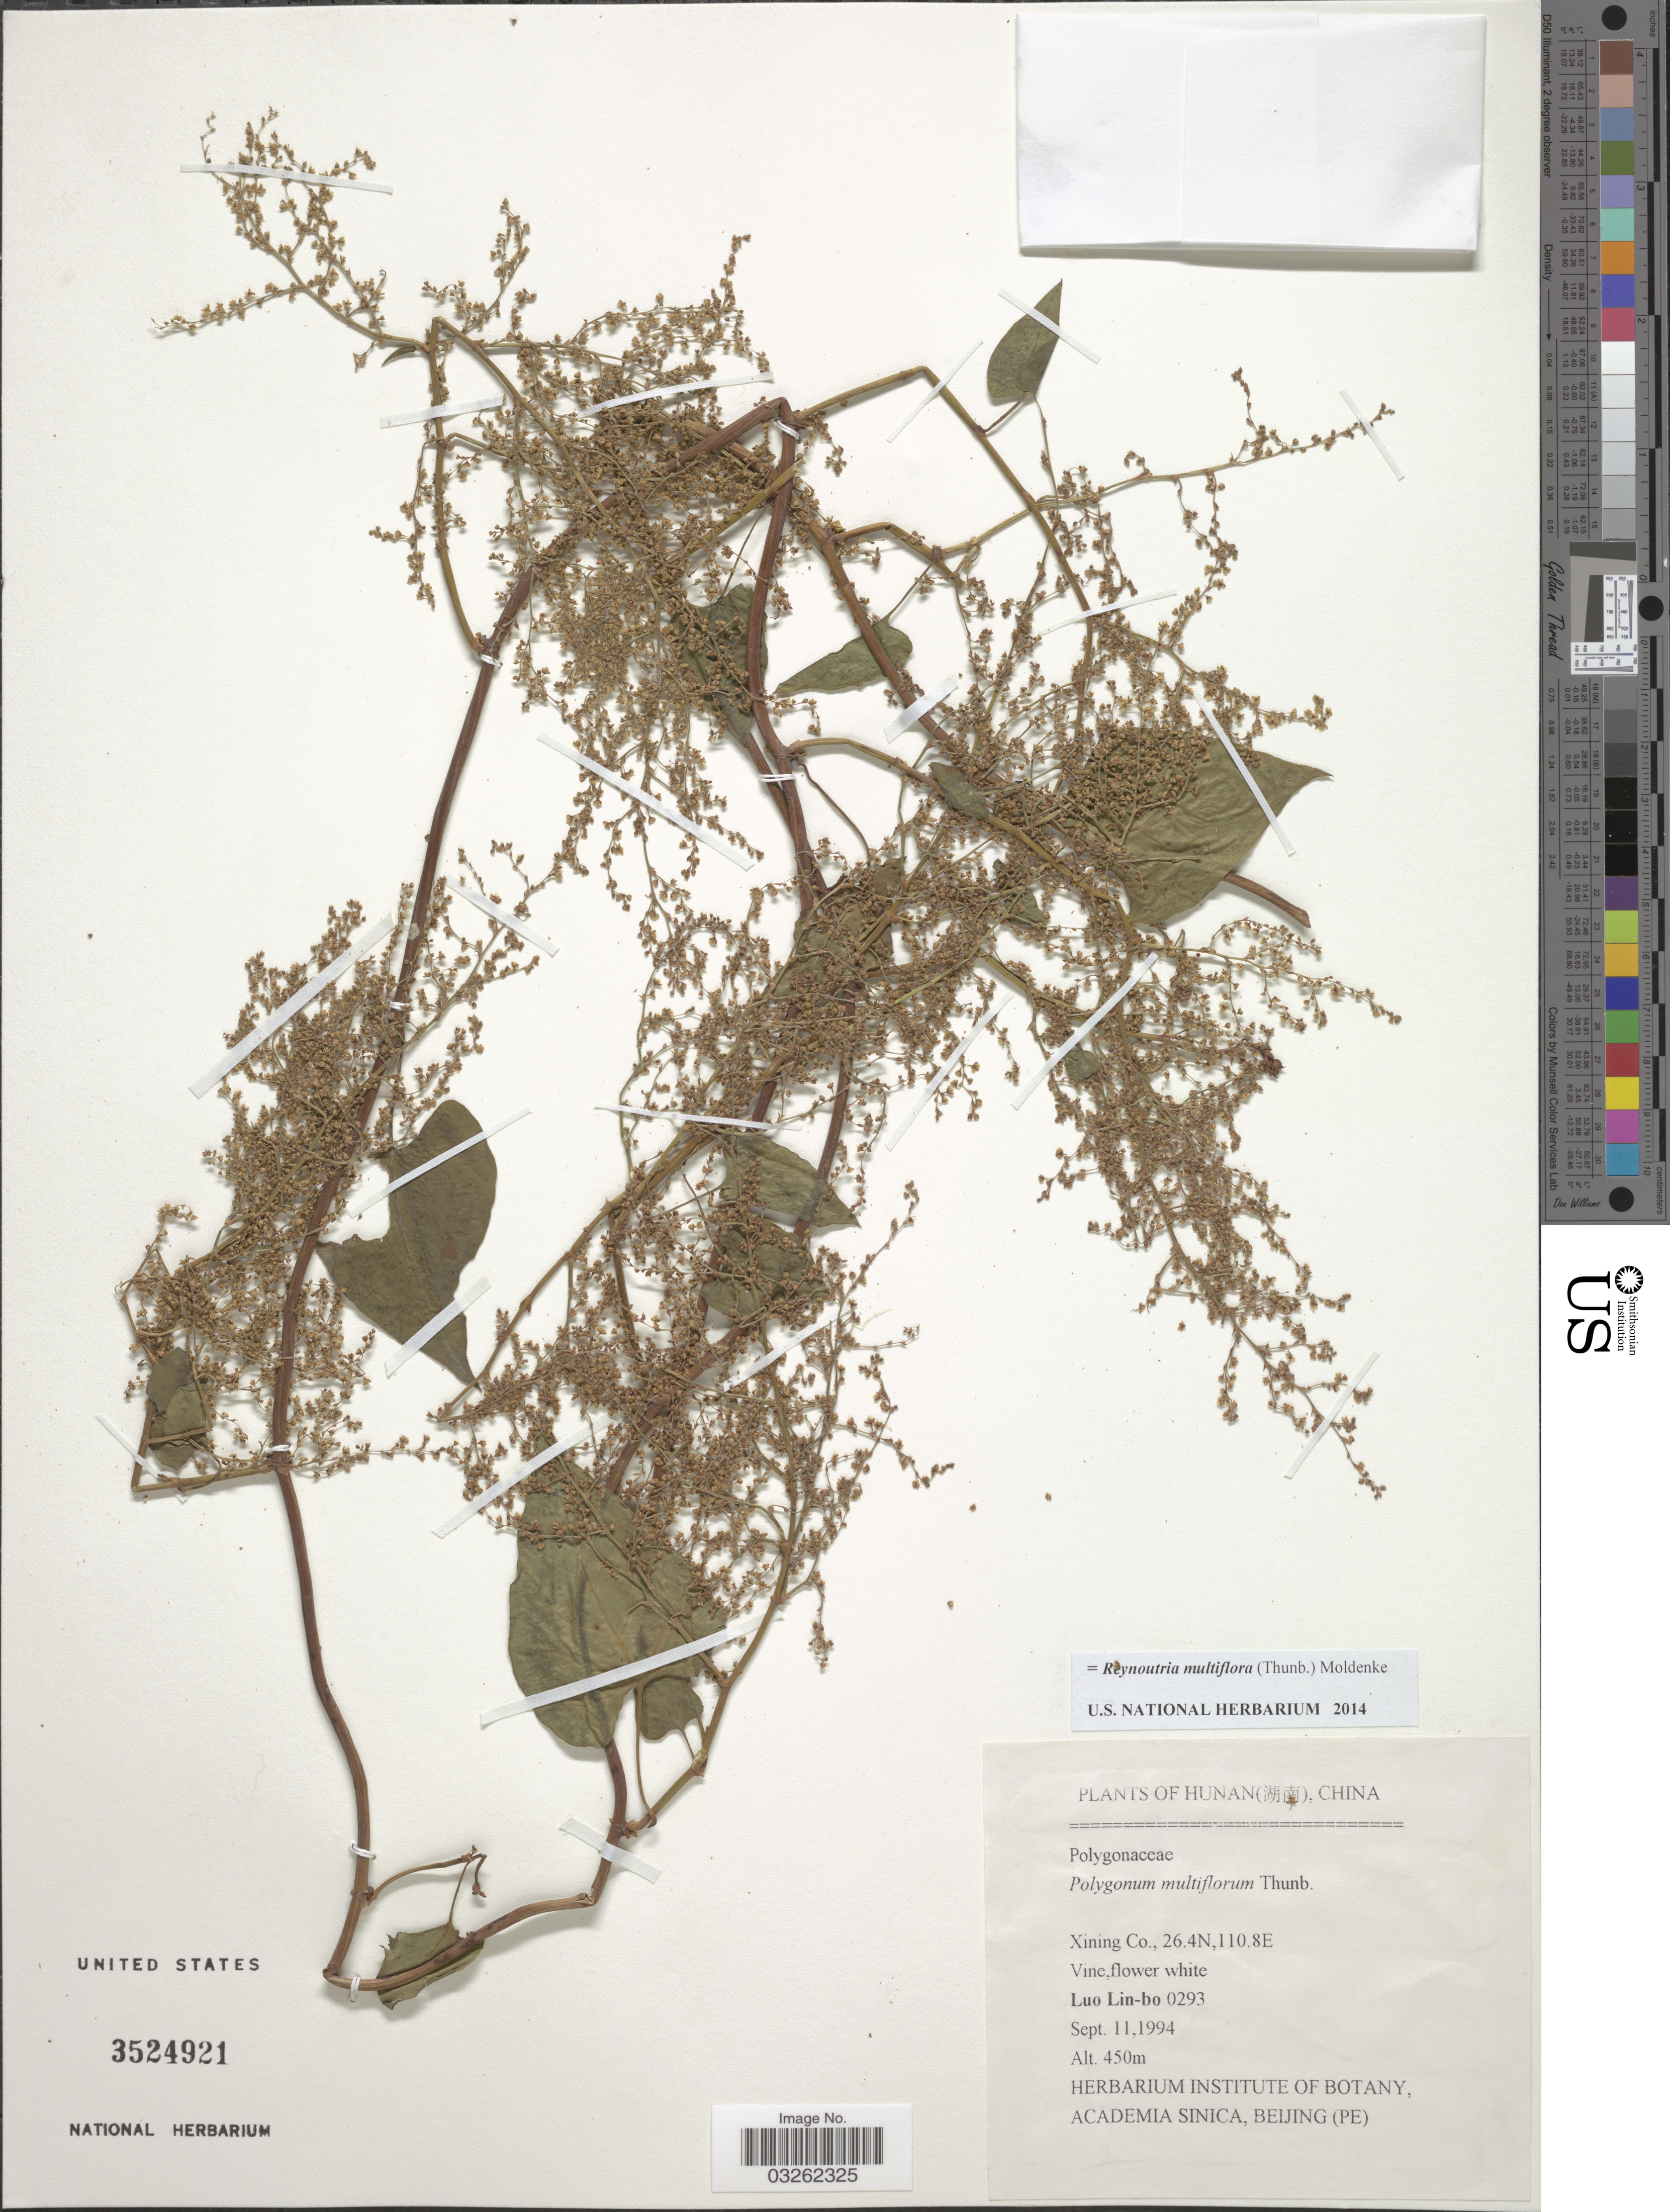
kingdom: Plantae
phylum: Tracheophyta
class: Magnoliopsida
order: Caryophyllales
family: Polygonaceae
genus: Reynoutria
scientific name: Reynoutria multiflora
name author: (Thunb.) Moldenke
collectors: L. Lin-bo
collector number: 0293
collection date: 1994-09-11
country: China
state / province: Hunan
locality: Hunan (X), Xining Co.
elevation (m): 450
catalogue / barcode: US 3524921